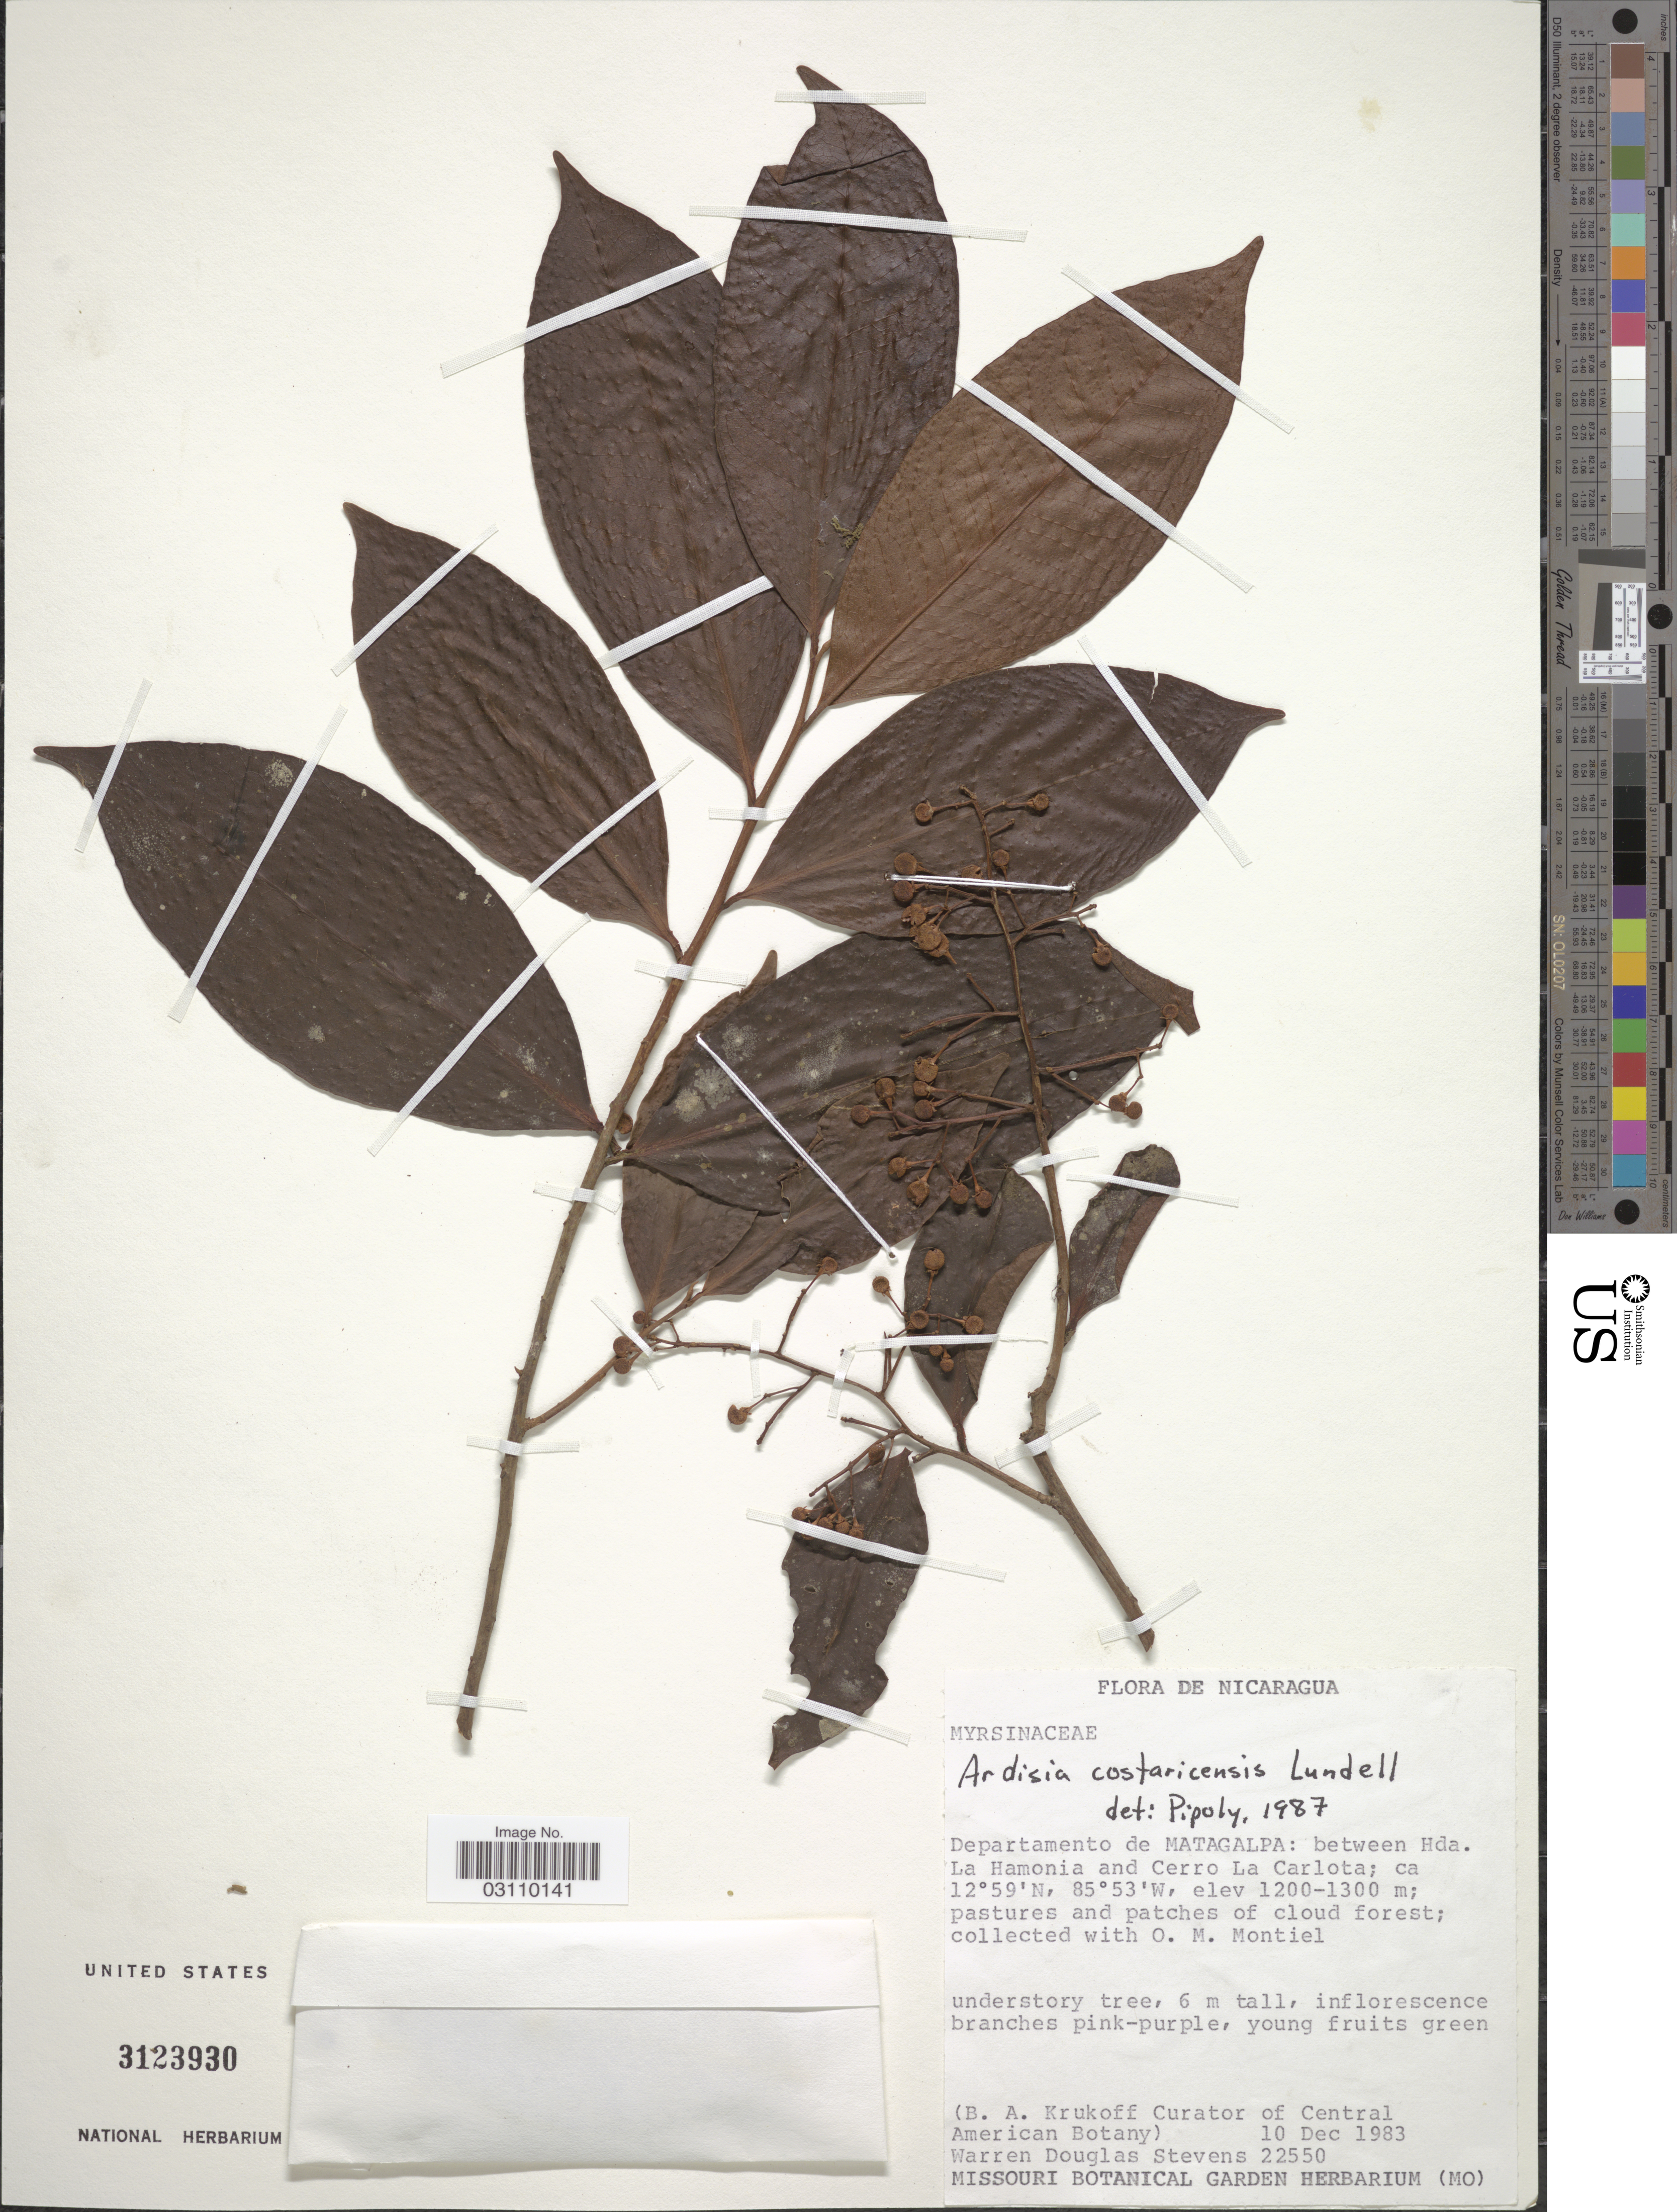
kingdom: Plantae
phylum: Tracheophyta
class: Magnoliopsida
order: Ericales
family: Primulaceae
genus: Ardisia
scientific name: Ardisia costaricensis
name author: Lundell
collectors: W. D. Stevens & O. Montiel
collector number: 22550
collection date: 1983-12-10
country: Nicaragua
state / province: Matagalpa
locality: Departamento de Matagalpa: between Hda. La Hamonia and Cerro La Carlota.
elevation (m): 1200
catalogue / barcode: US 3123930